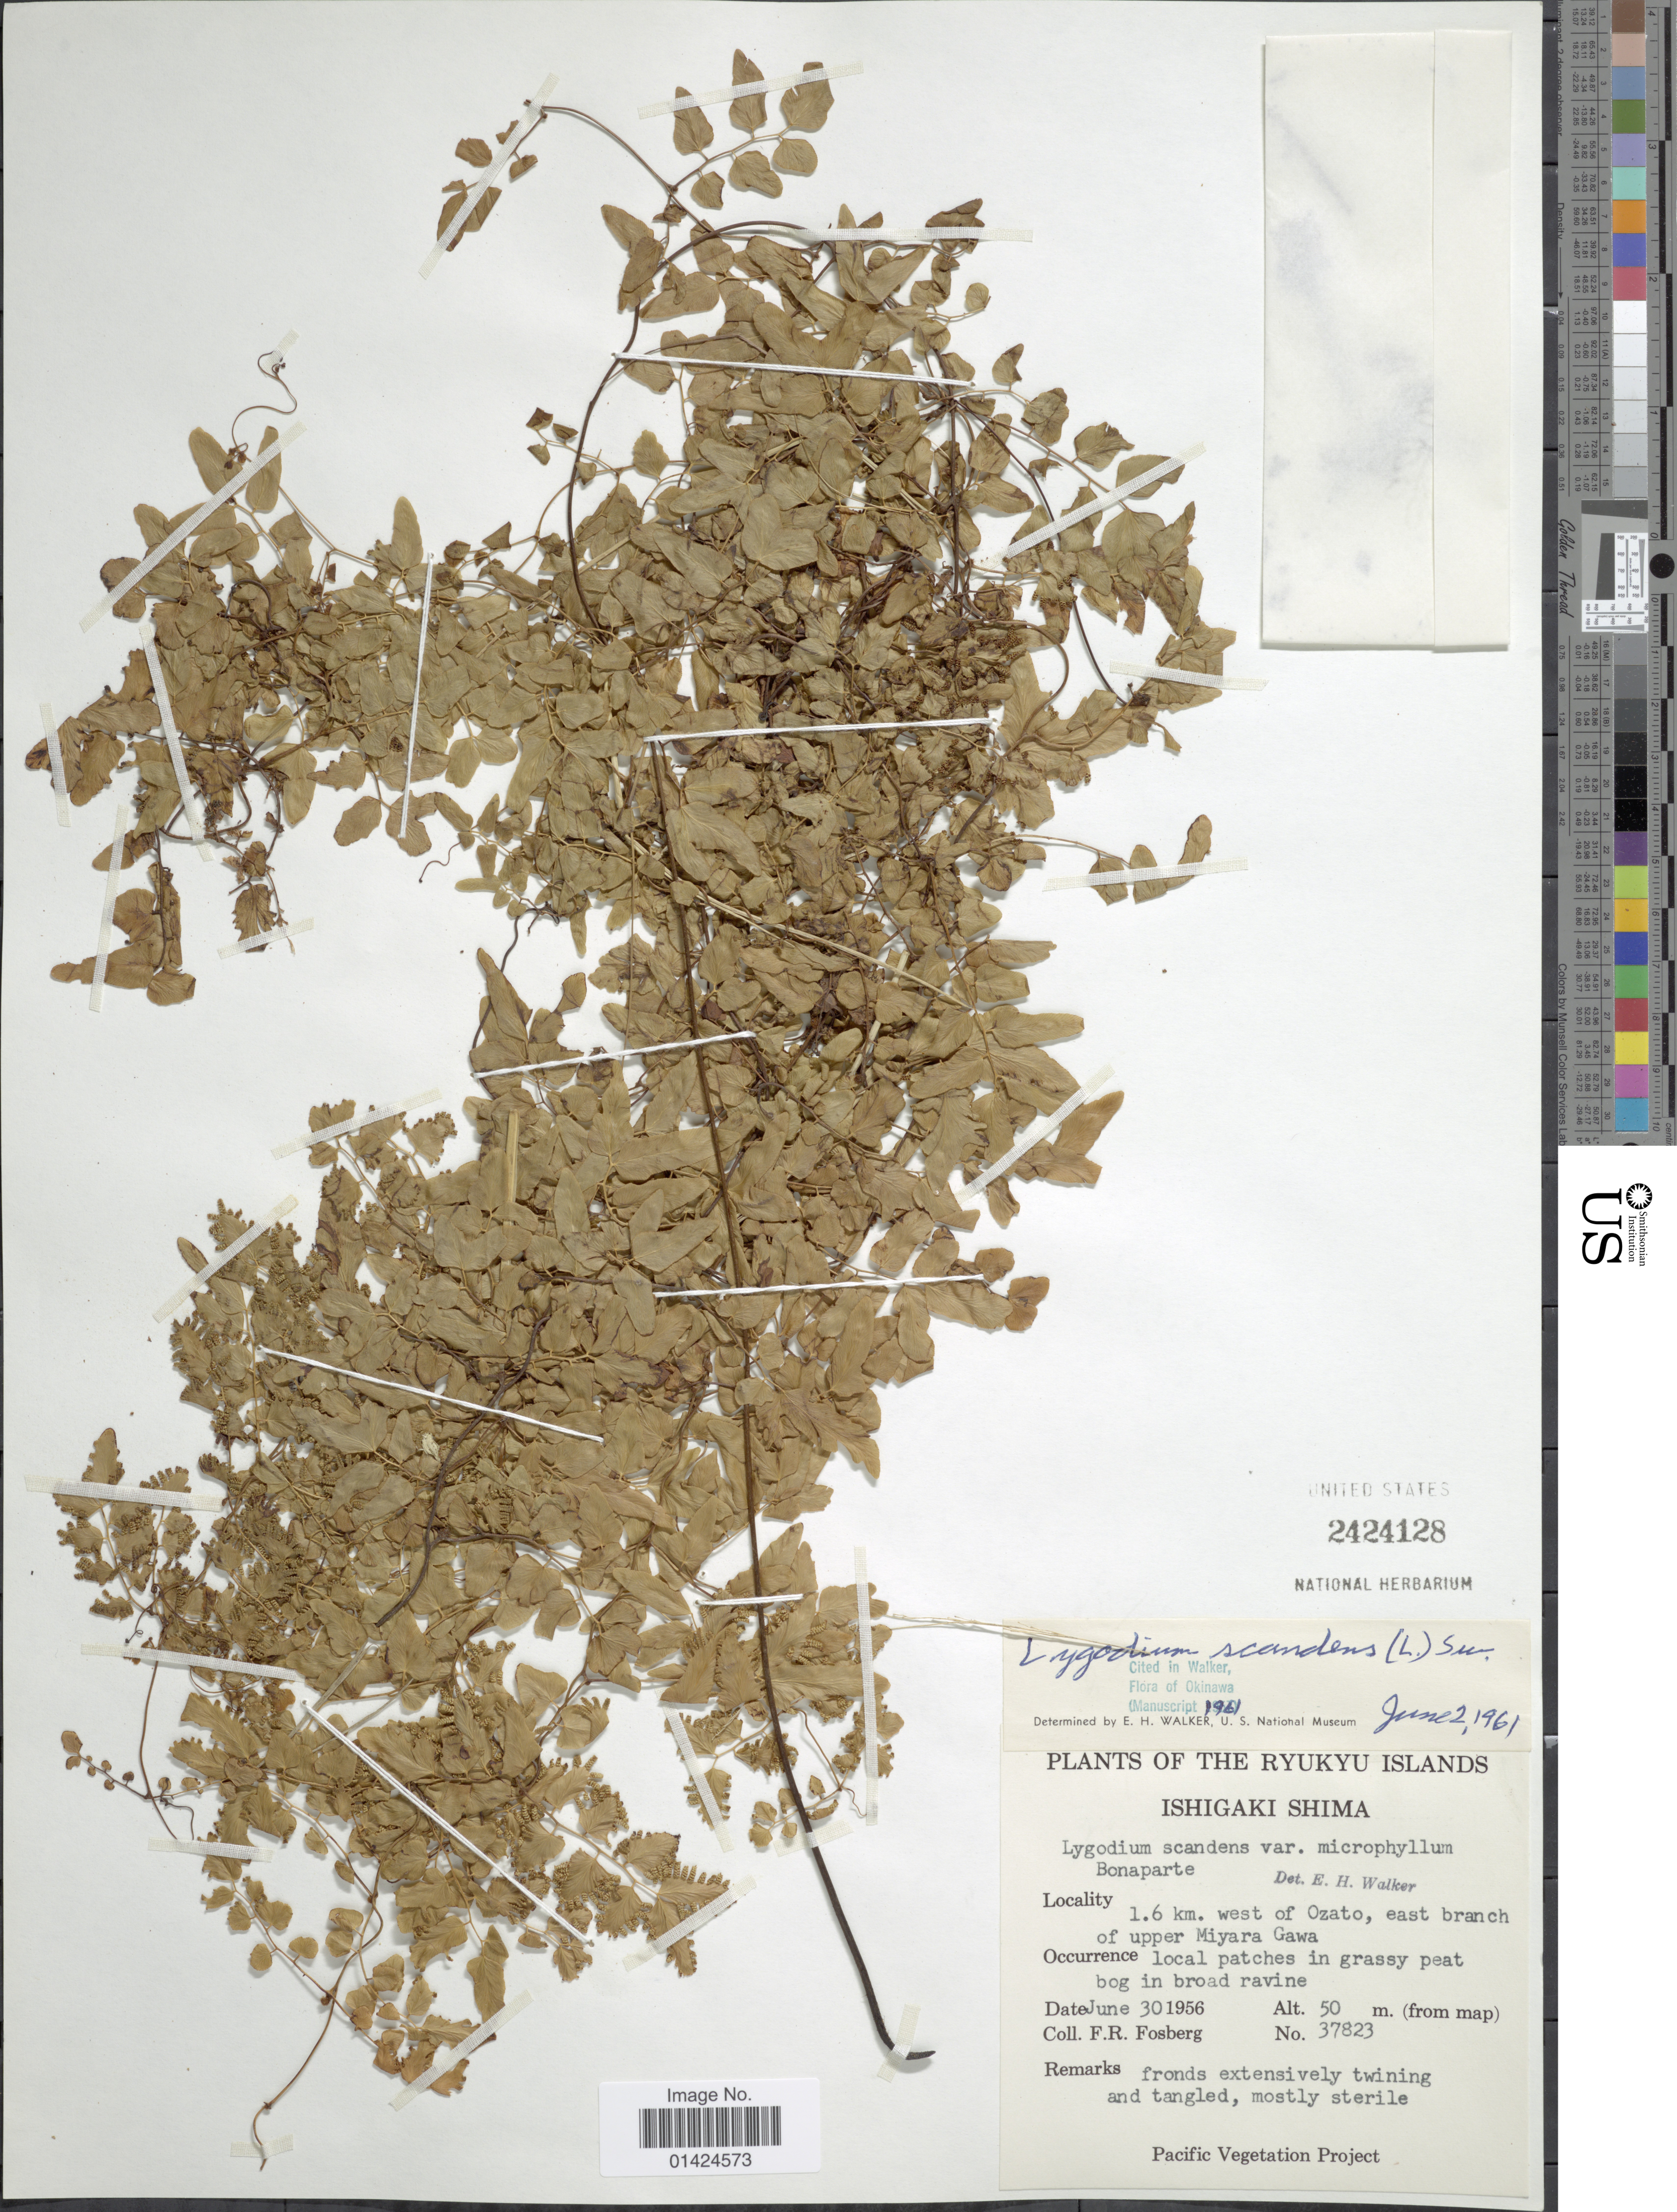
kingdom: Plantae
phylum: Tracheophyta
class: Polypodiopsida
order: Schizaeales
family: Lygodiaceae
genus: Lygodium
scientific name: Lygodium microphyllum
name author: (Cav.) R. Br.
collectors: F. R. Fosberg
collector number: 37823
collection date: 1956-06-30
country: Japan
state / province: Okinawa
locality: Ryukyu Islands. Ishigaki shima. 1.6 km. west of Ozato, east branch of upper Miyara Gawa.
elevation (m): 50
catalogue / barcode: US 2424128